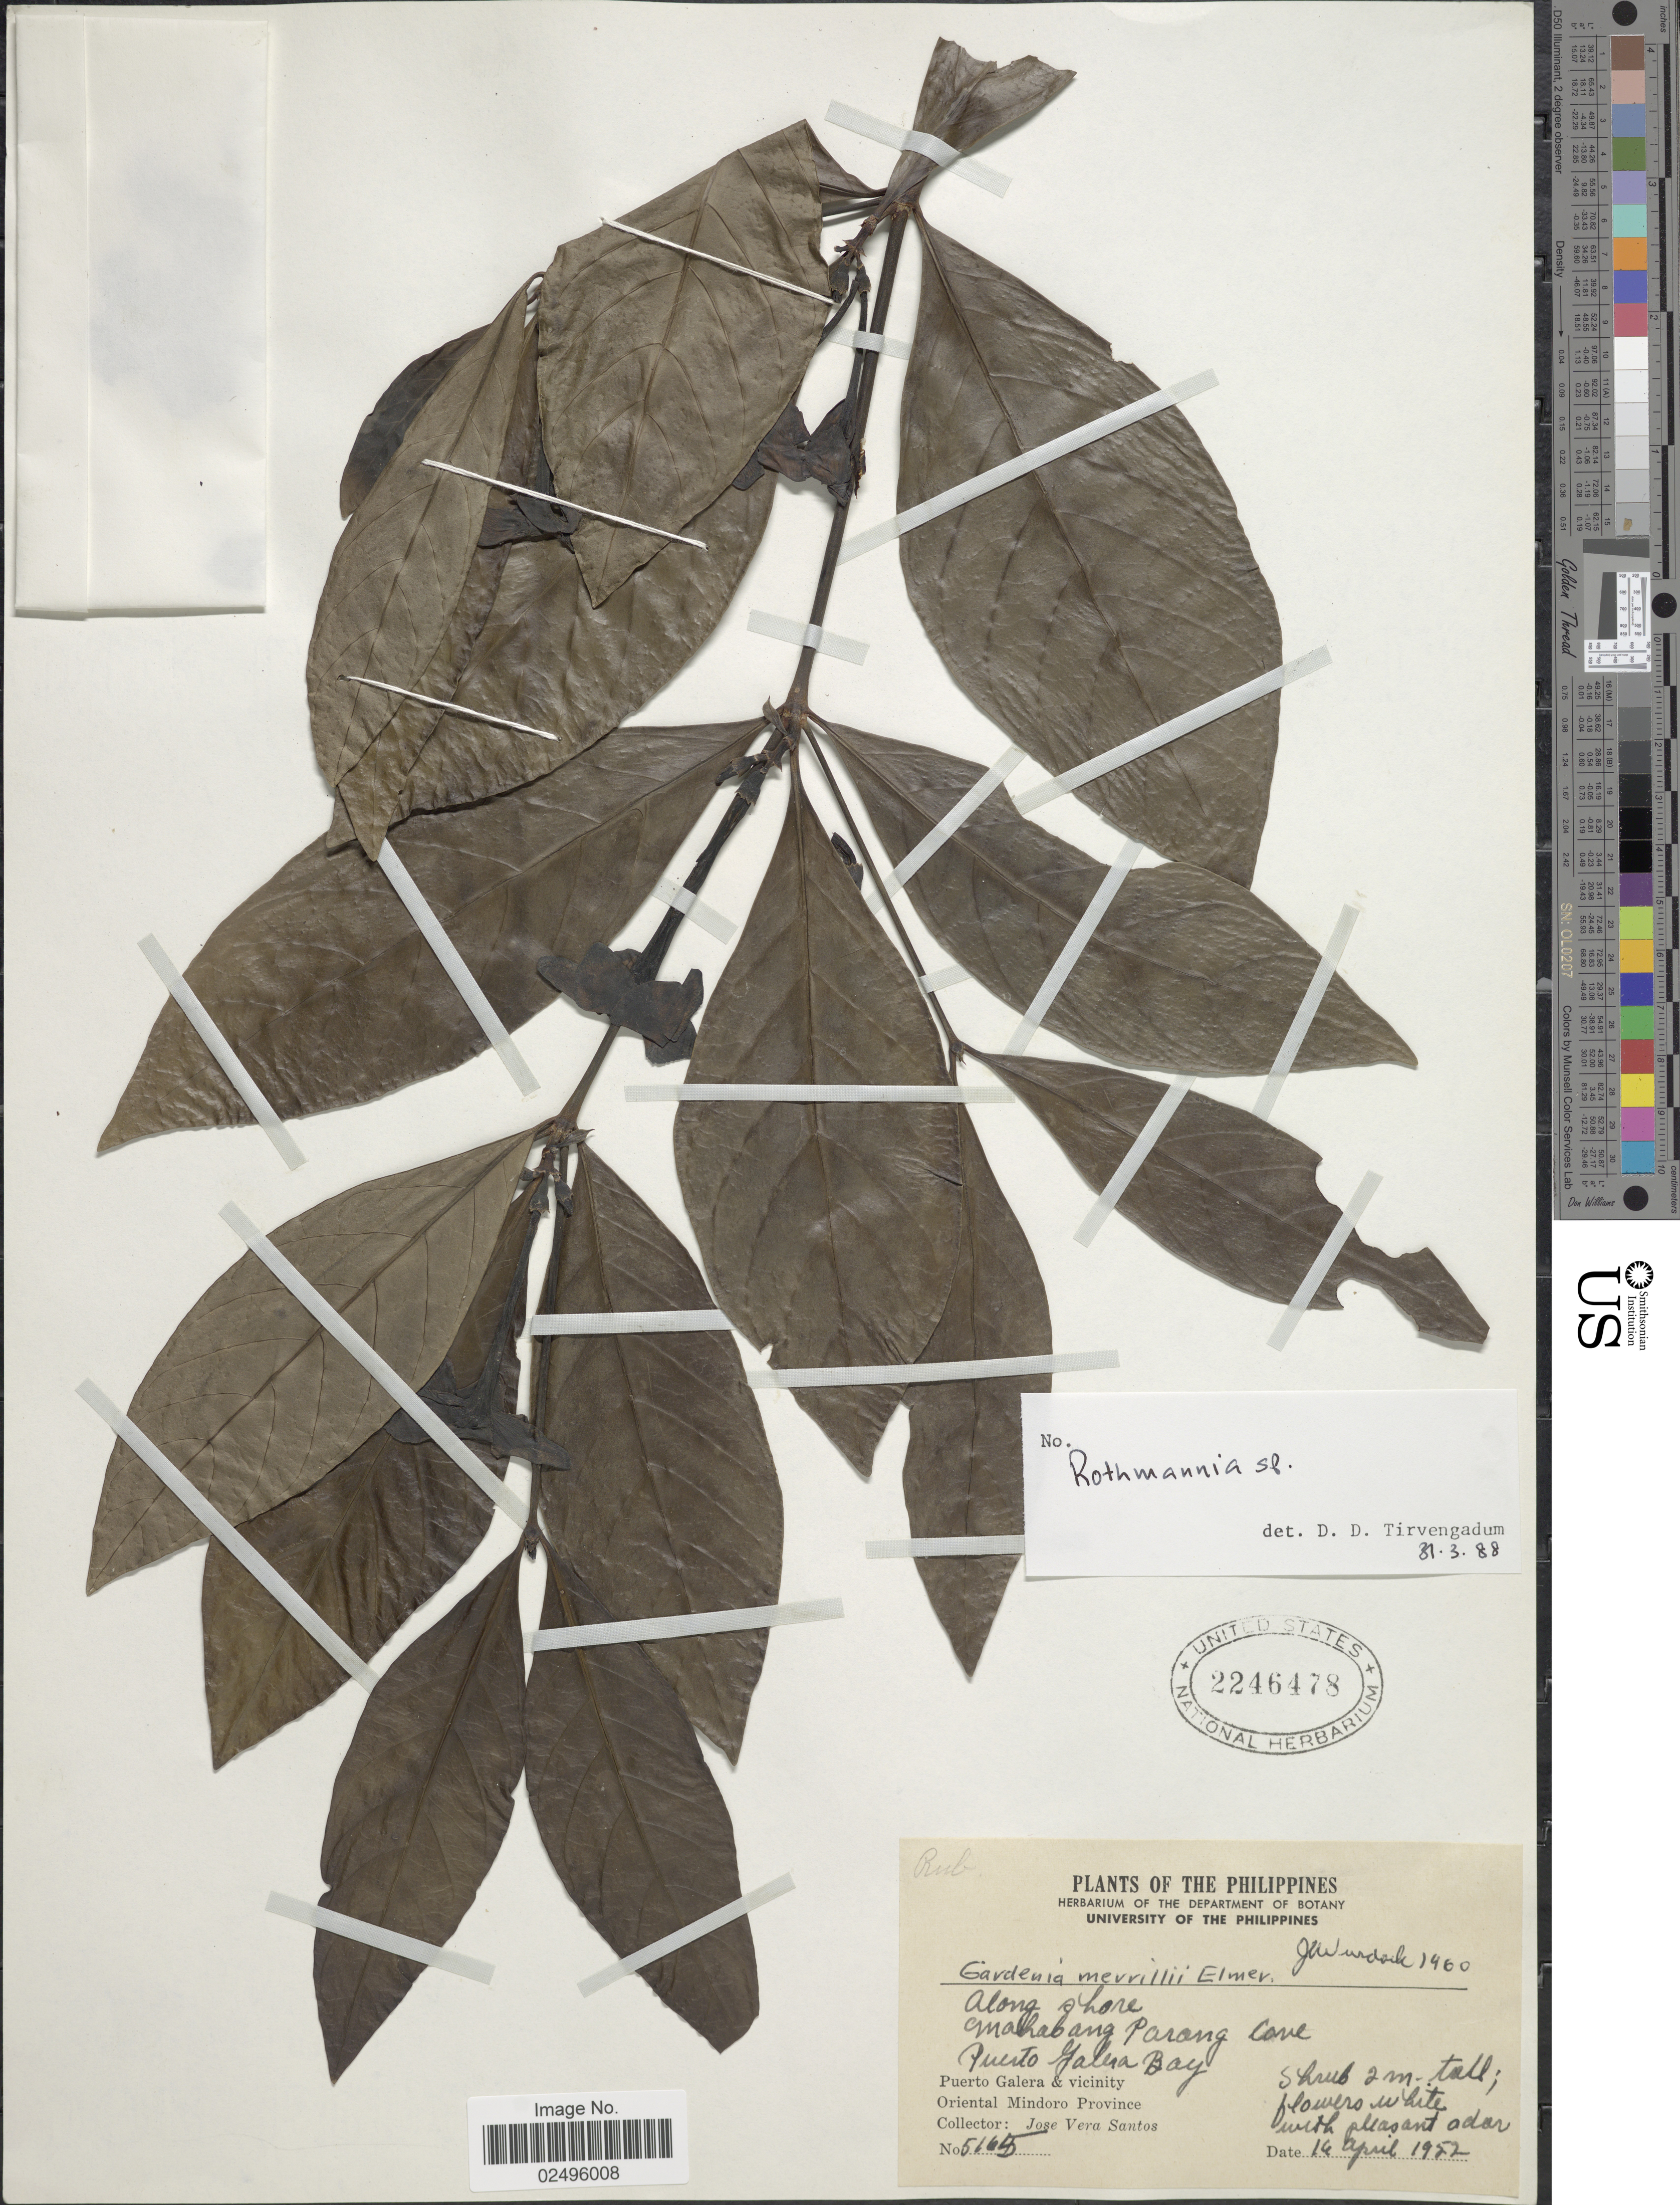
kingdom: Plantae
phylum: Tracheophyta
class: Magnoliopsida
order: Gentianales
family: Rubiaceae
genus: Rothmannia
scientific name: Rothmannia merrillii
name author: (Elmer) J.T. Pereira & Ridsdale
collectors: J. Santos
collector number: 5165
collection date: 1952-04-14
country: Philippines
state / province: Mimaropa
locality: Along shore Mahabang Parang Cave, Puerto Galera Bay, Puerto Galera & vicinity, Oriental Mindoro Province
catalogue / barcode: US 2246478